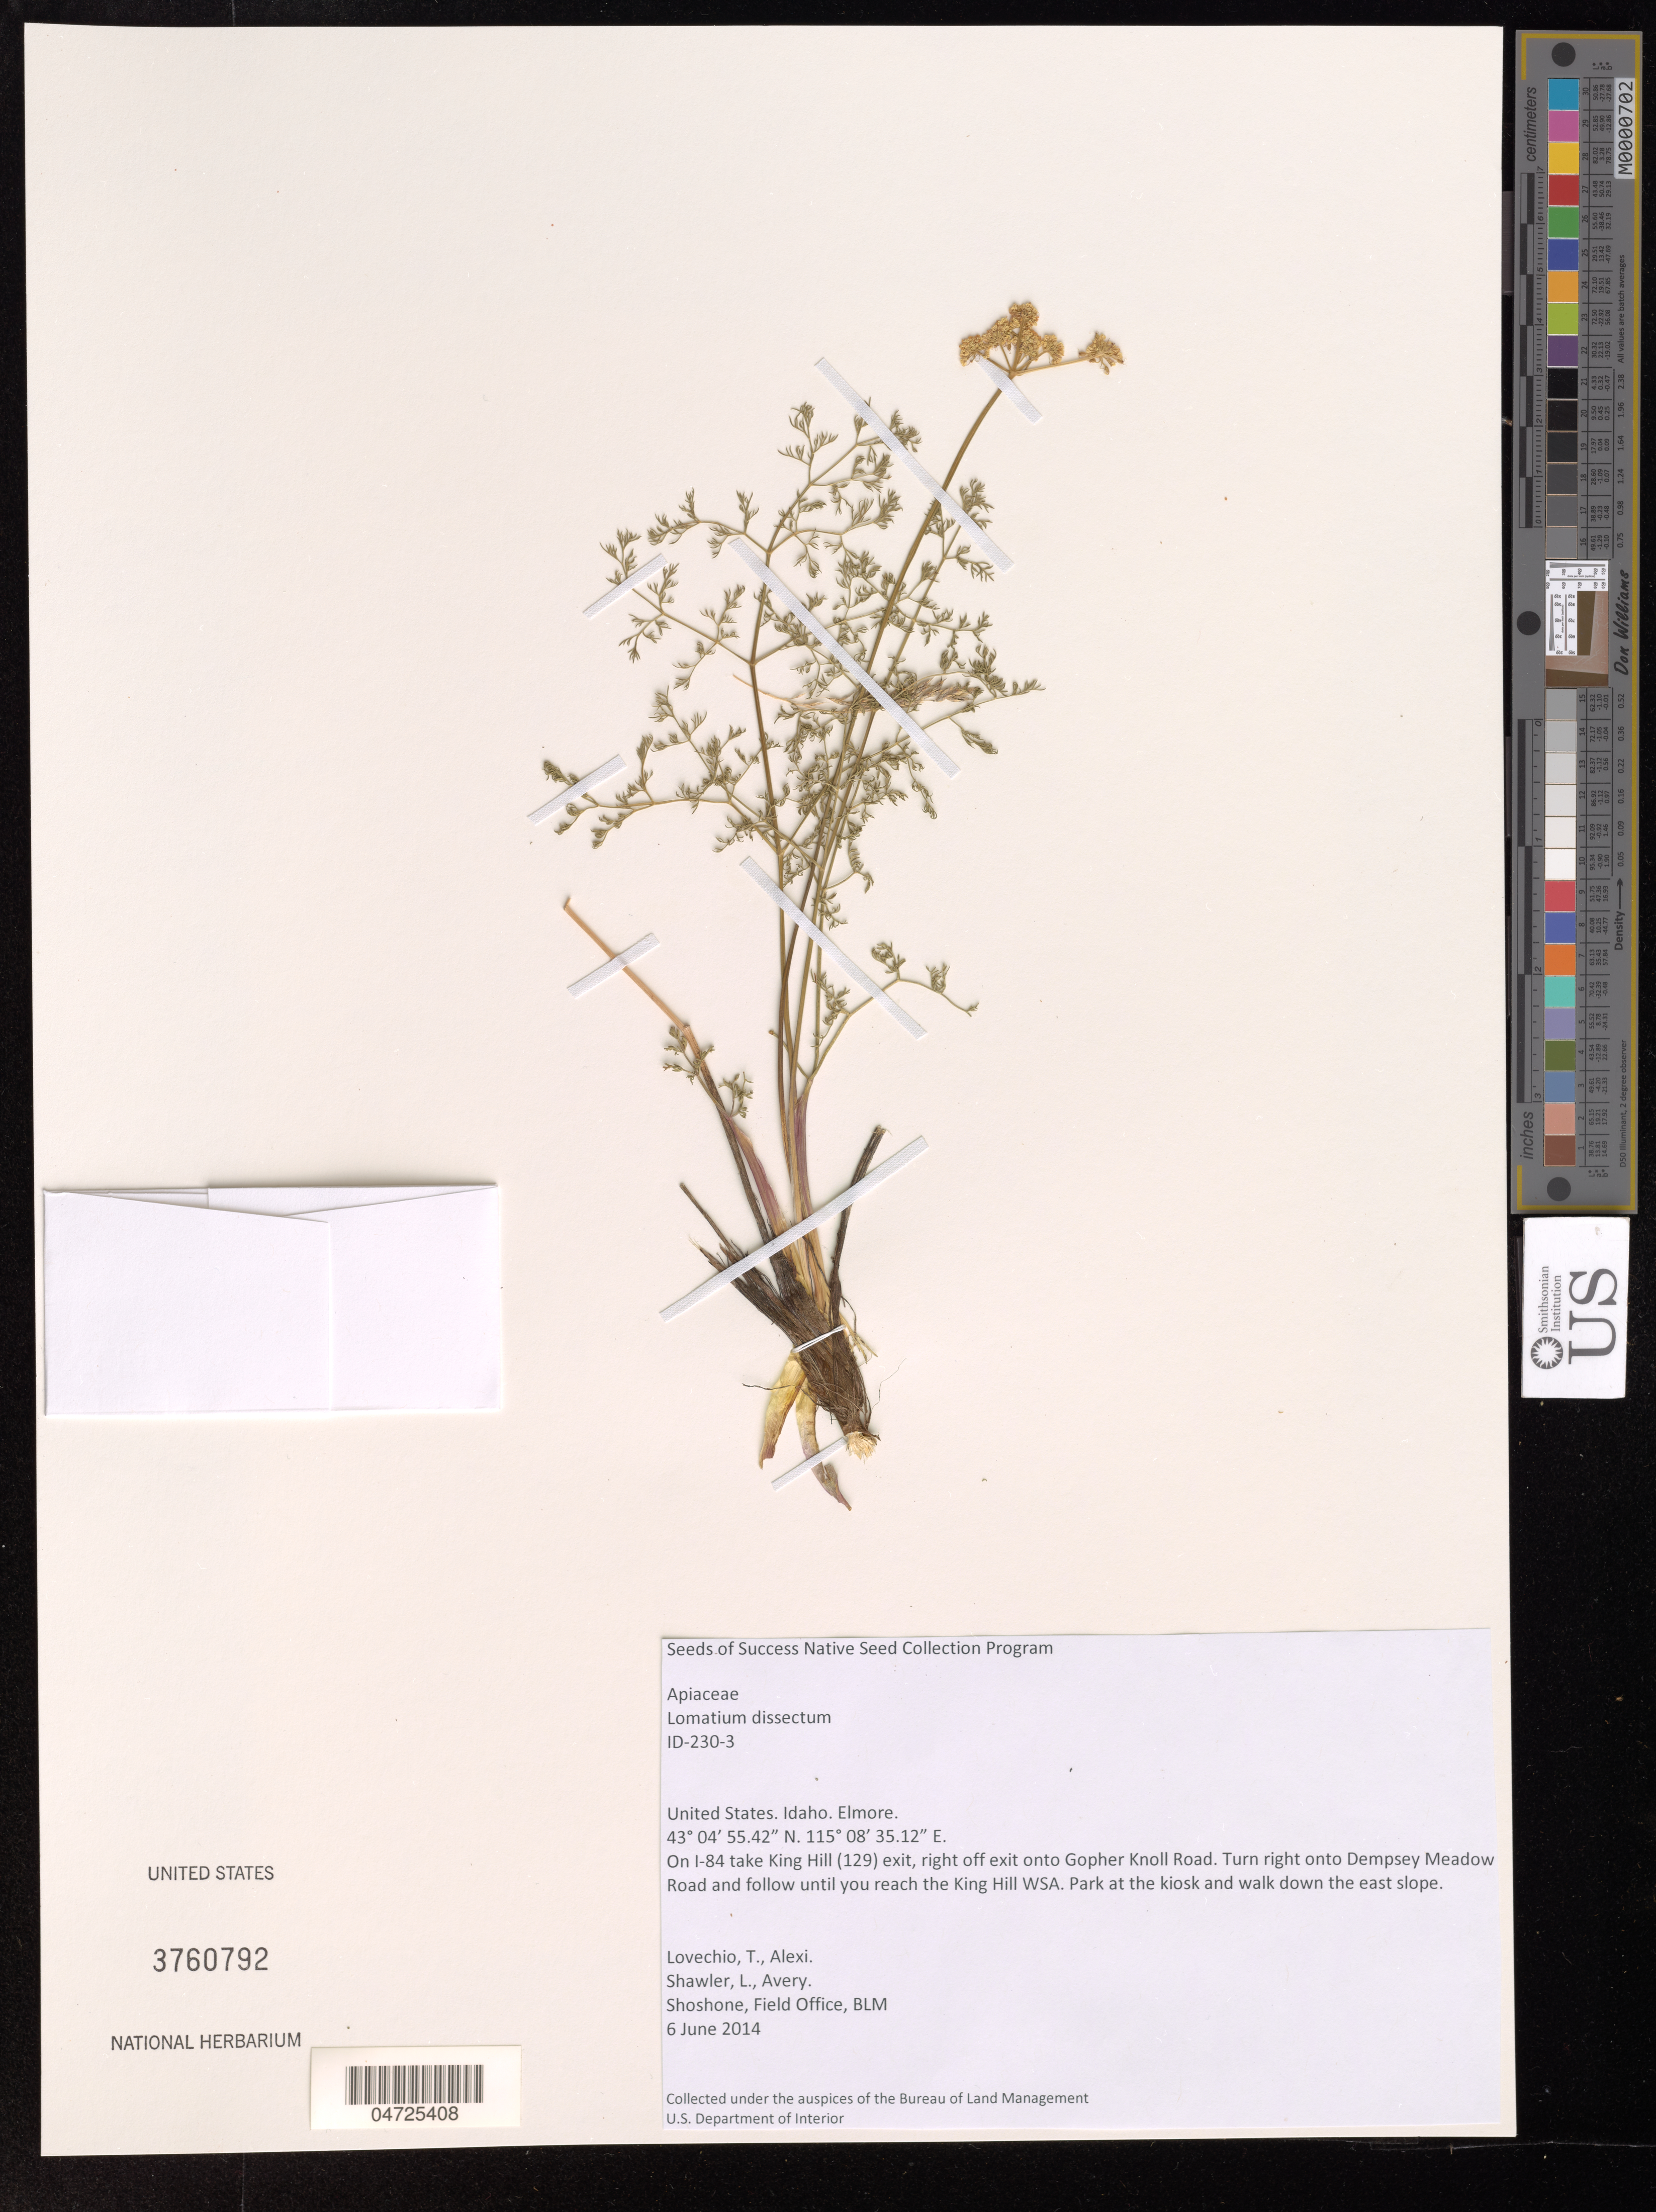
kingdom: Plantae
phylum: Tracheophyta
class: Magnoliopsida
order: Apiales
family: Apiaceae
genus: Lomatium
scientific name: Lomatium dissectum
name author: (Nutt.) Mathias & Constance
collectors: T. Lovechio & A. Shawler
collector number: ID-230-3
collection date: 2014-06-06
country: United States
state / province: Idaho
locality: Elmore. On I-84 take King Hill (129) exit, right off exit onto Gopher Knoll Road. Turn right onto Dempsey Meadow Road and follow until you reach the King Hill WSA. Park at the kiosk and walk down the east slope.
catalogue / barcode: US 3760792